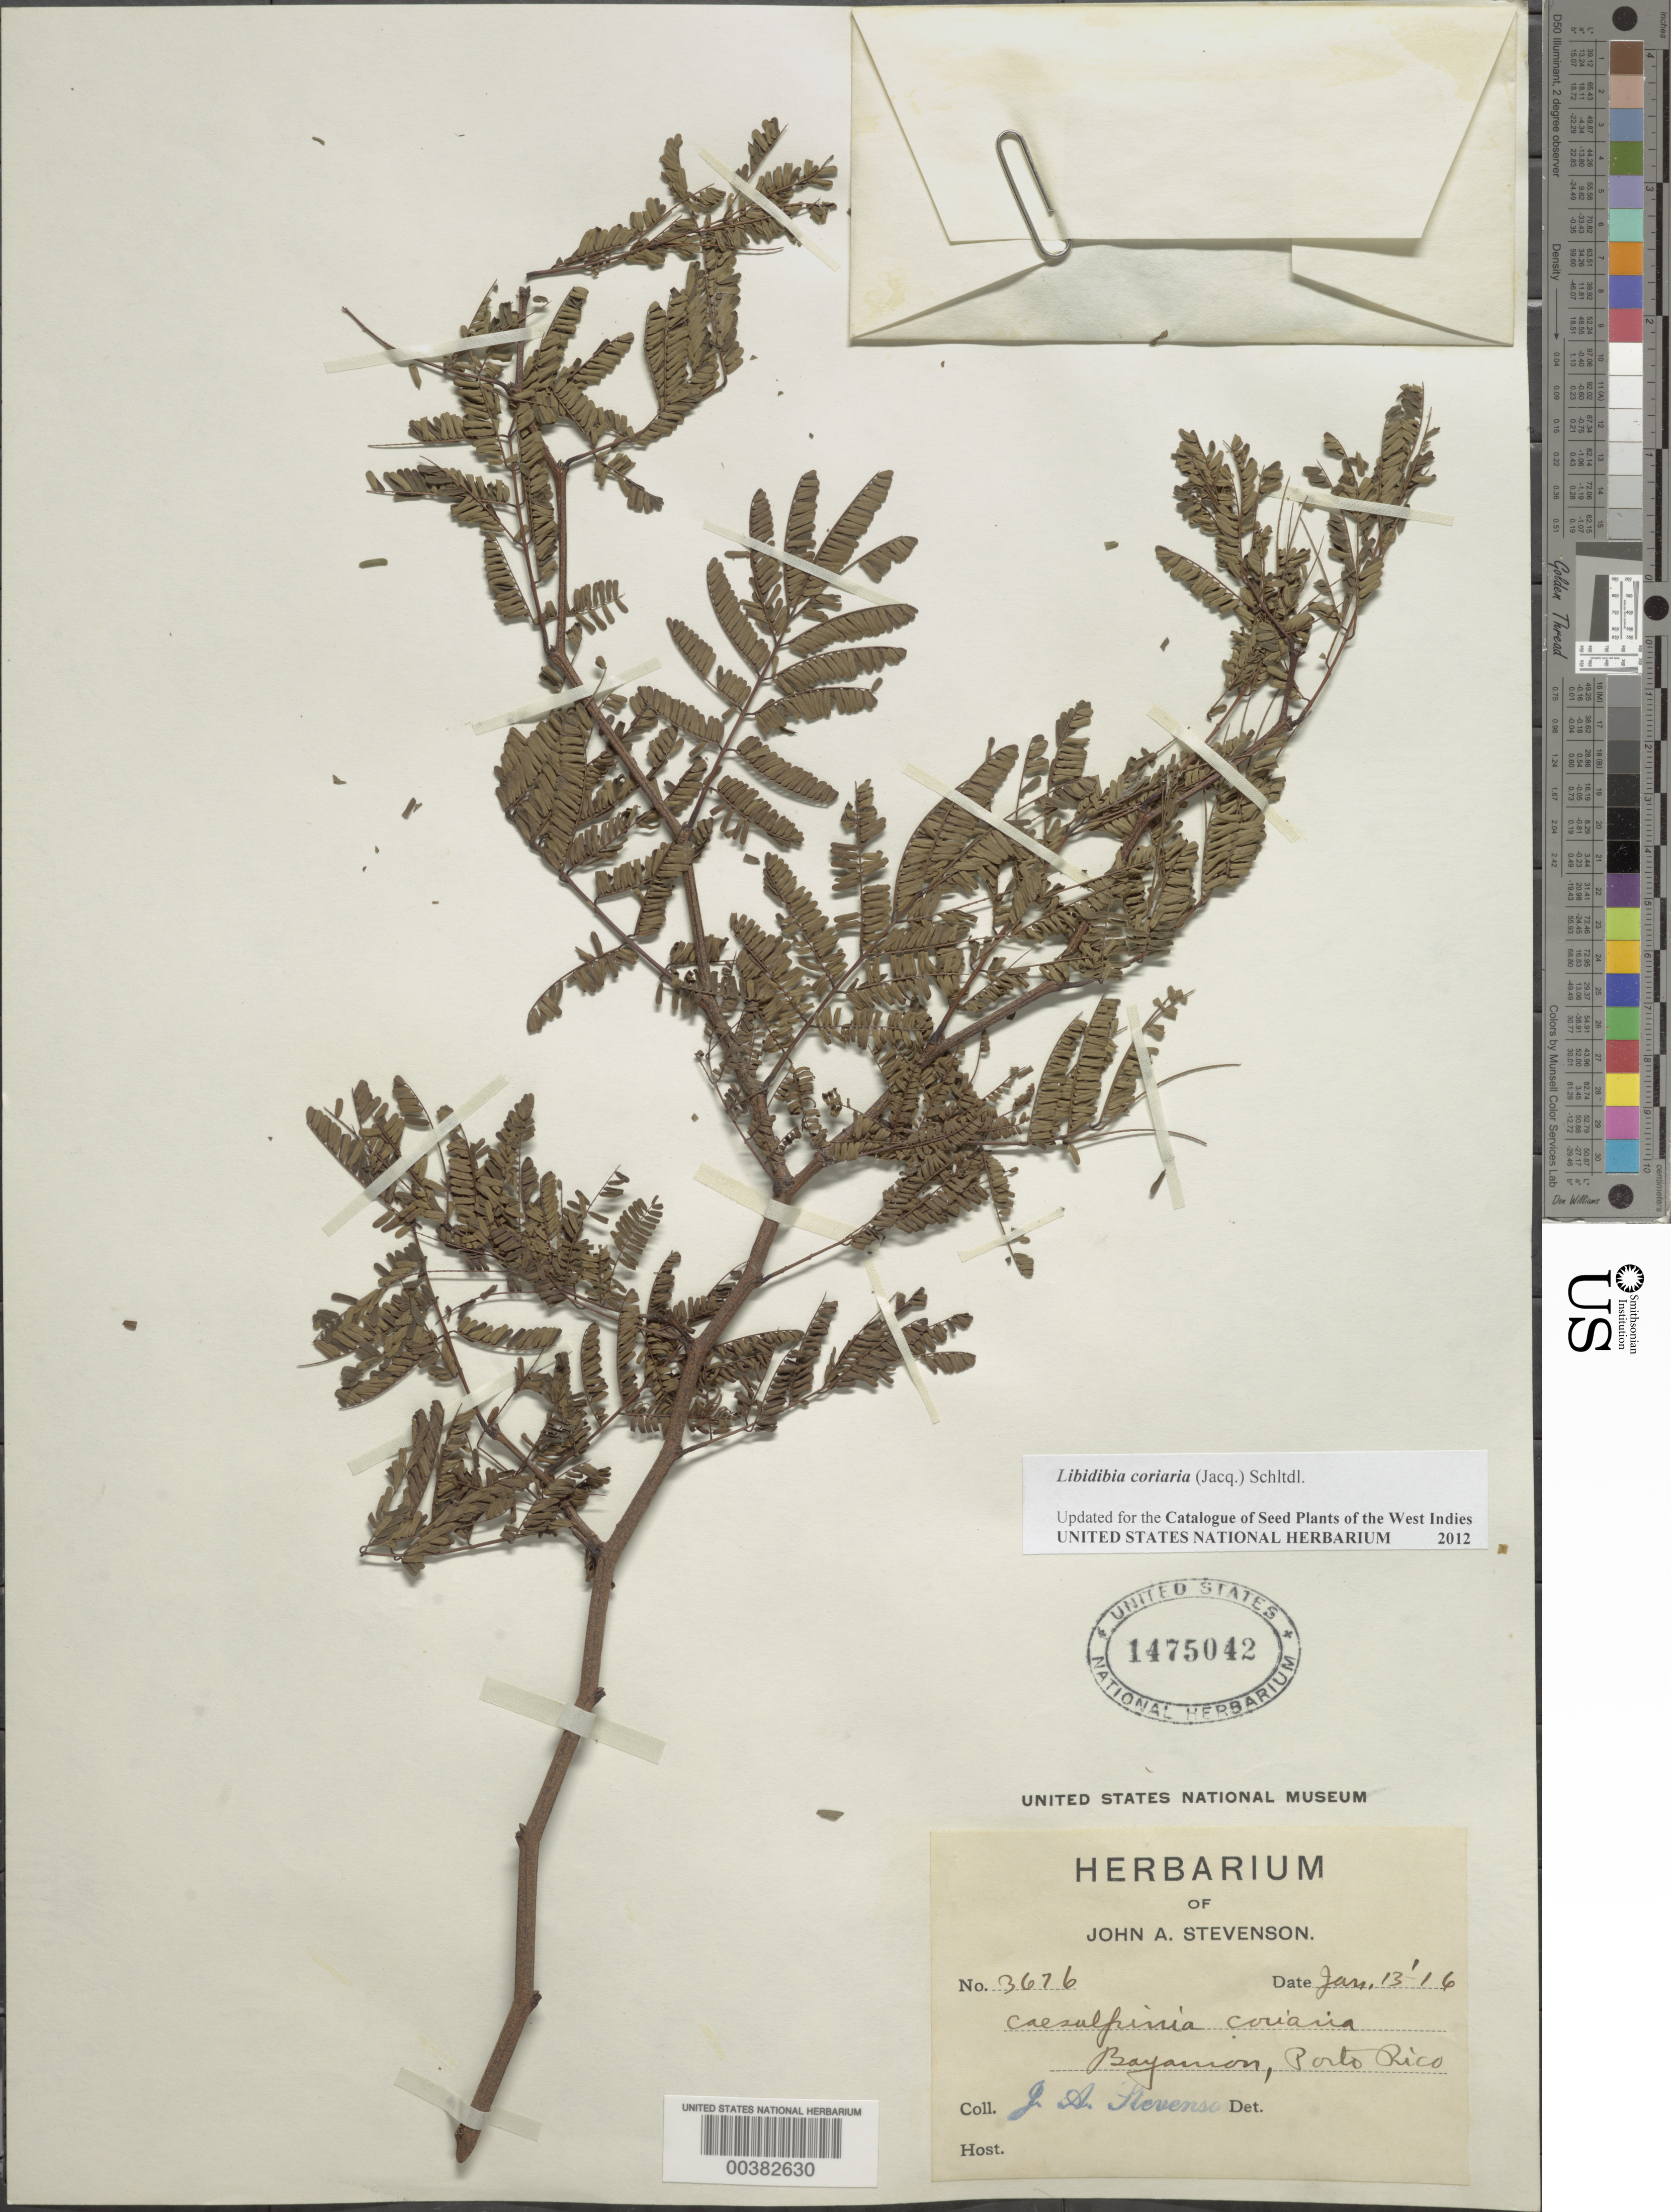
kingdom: Plantae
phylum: Tracheophyta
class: Magnoliopsida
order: Fabales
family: Fabaceae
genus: Libidibia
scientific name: Libidibia coriaria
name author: (Jacq.) Schltdl.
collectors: J. Stevenson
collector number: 3676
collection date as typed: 13 Jan 1916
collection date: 1916-01-13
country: Puerto Rico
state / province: Bayamón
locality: Bayamon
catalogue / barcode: US 1475042